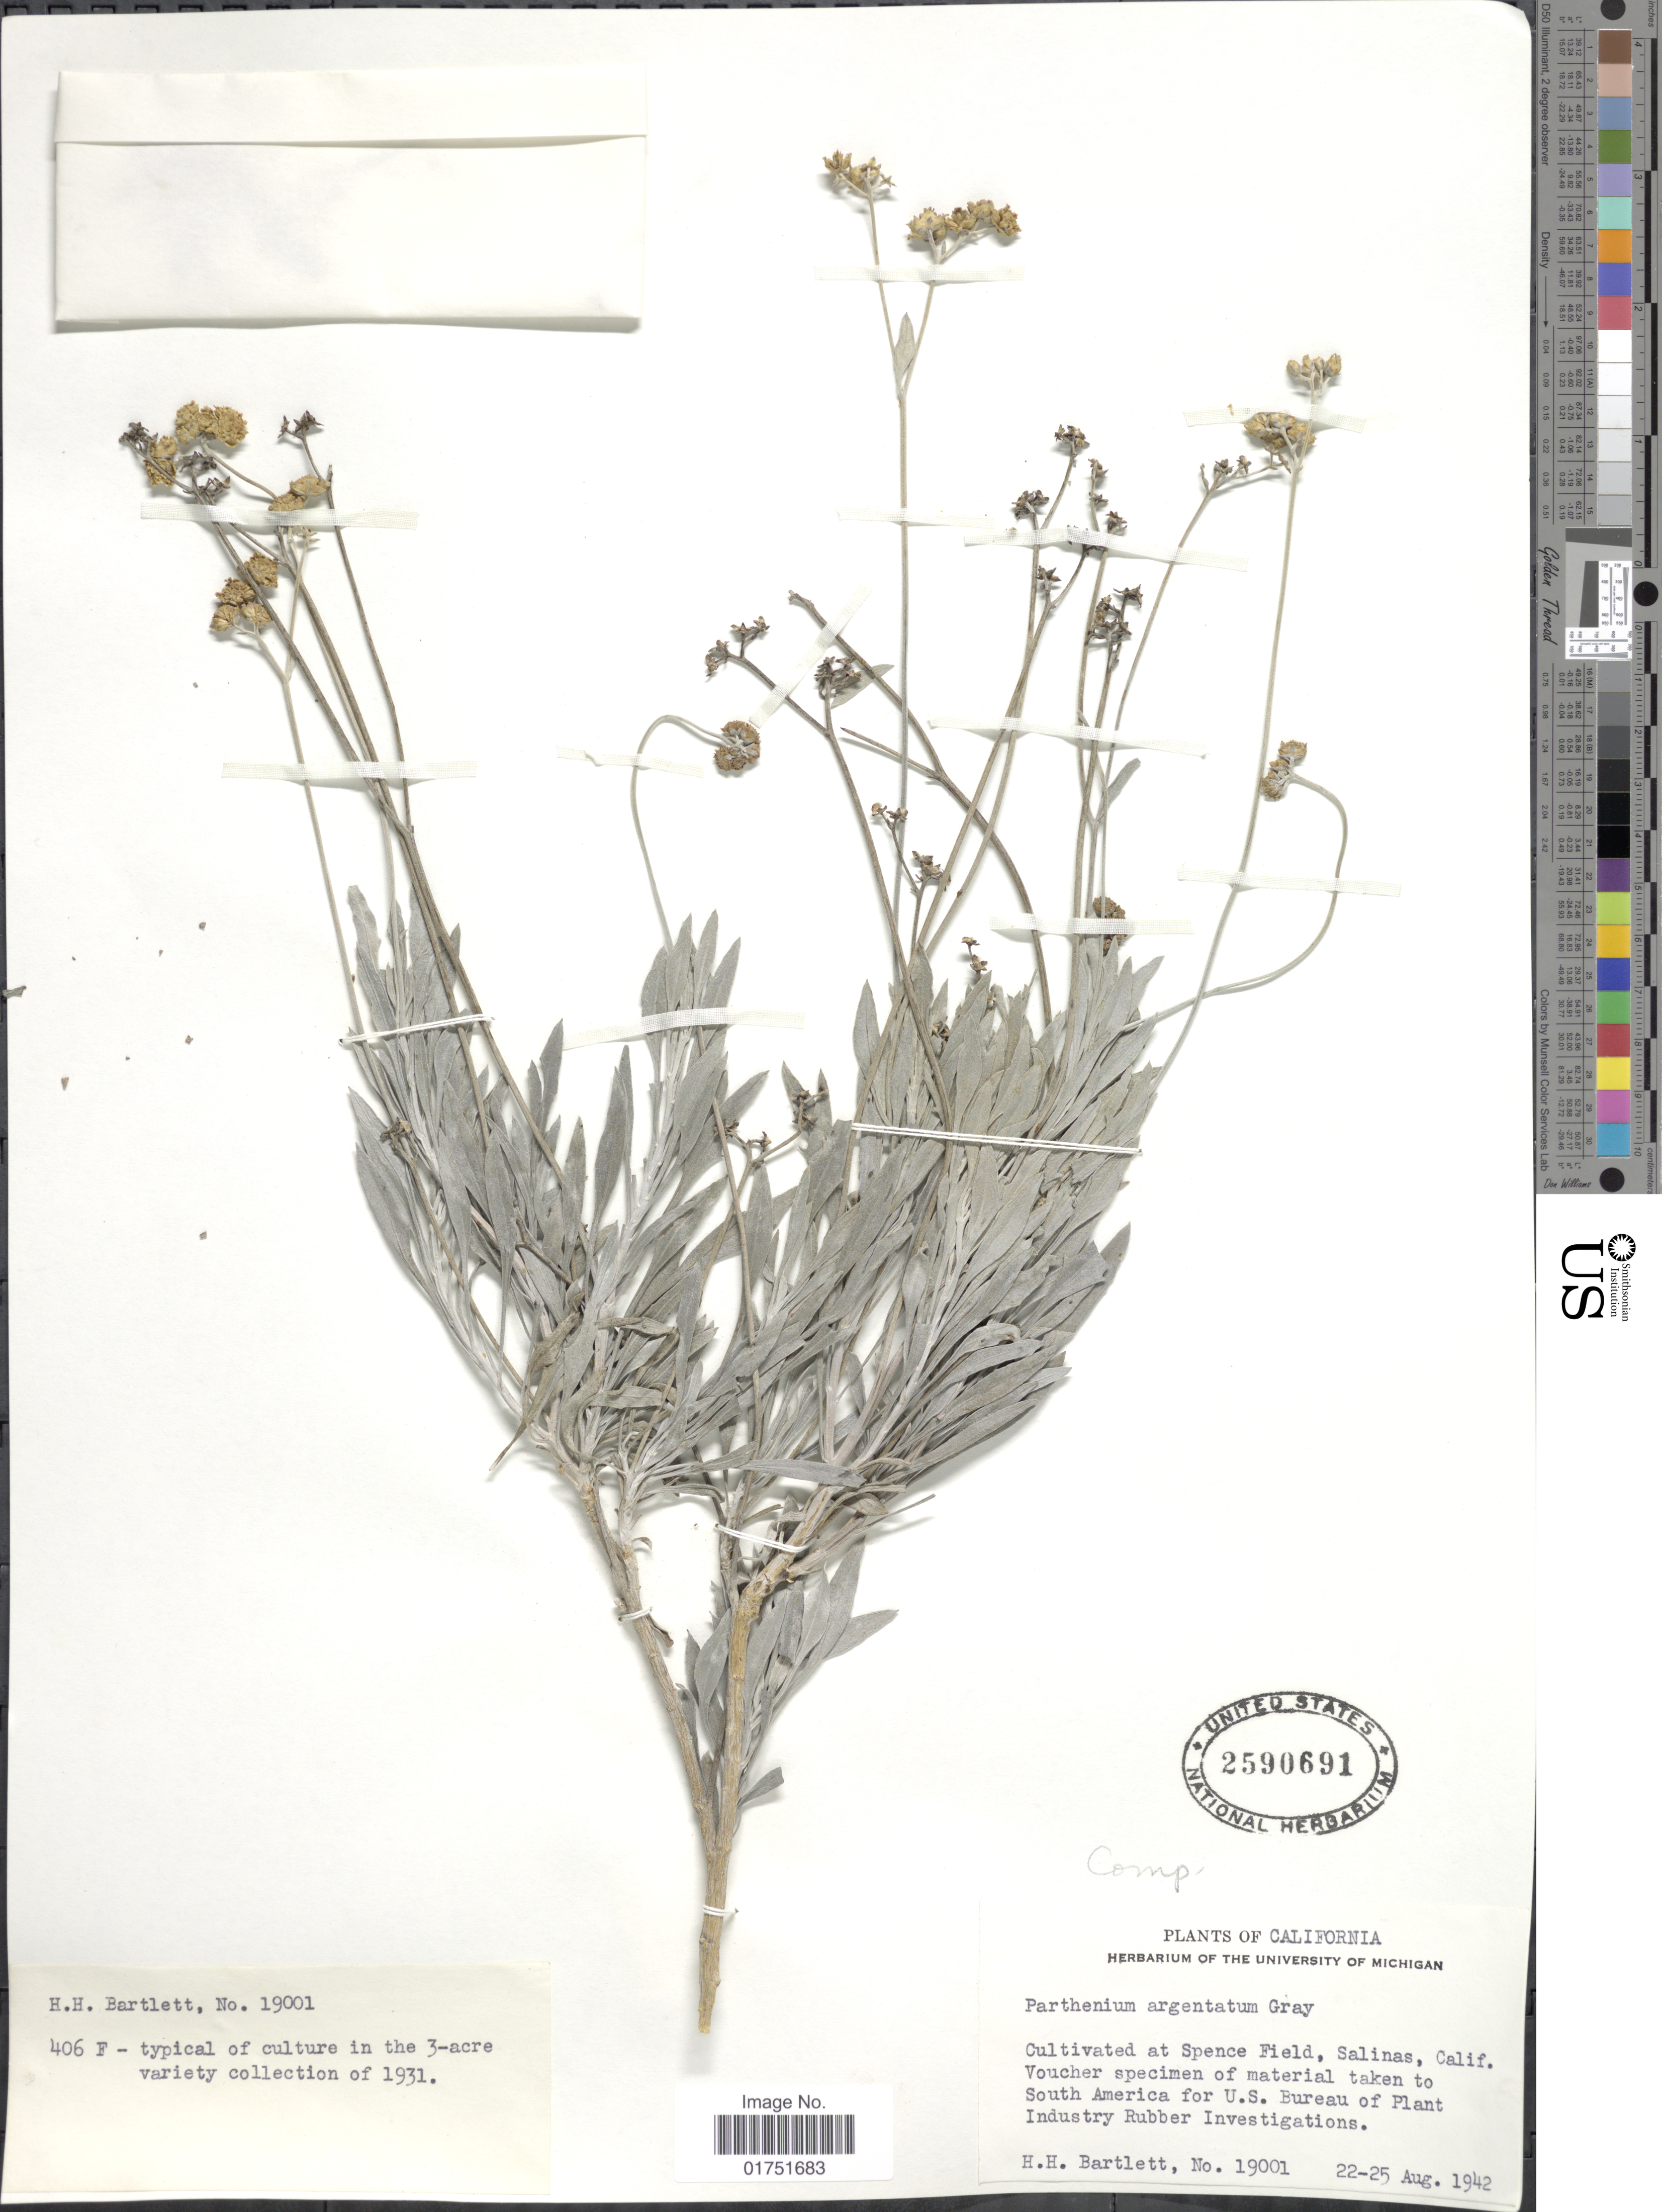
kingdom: Plantae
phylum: Tracheophyta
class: Magnoliopsida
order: Asterales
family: Asteraceae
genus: Parthenium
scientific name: Parthenium argentatum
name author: A. Gray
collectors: H. H. Bartlett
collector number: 19001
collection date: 1942-08-22/1942-08-25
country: United States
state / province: California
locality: Spence Field, Salinas, Calif.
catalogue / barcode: US 2590691